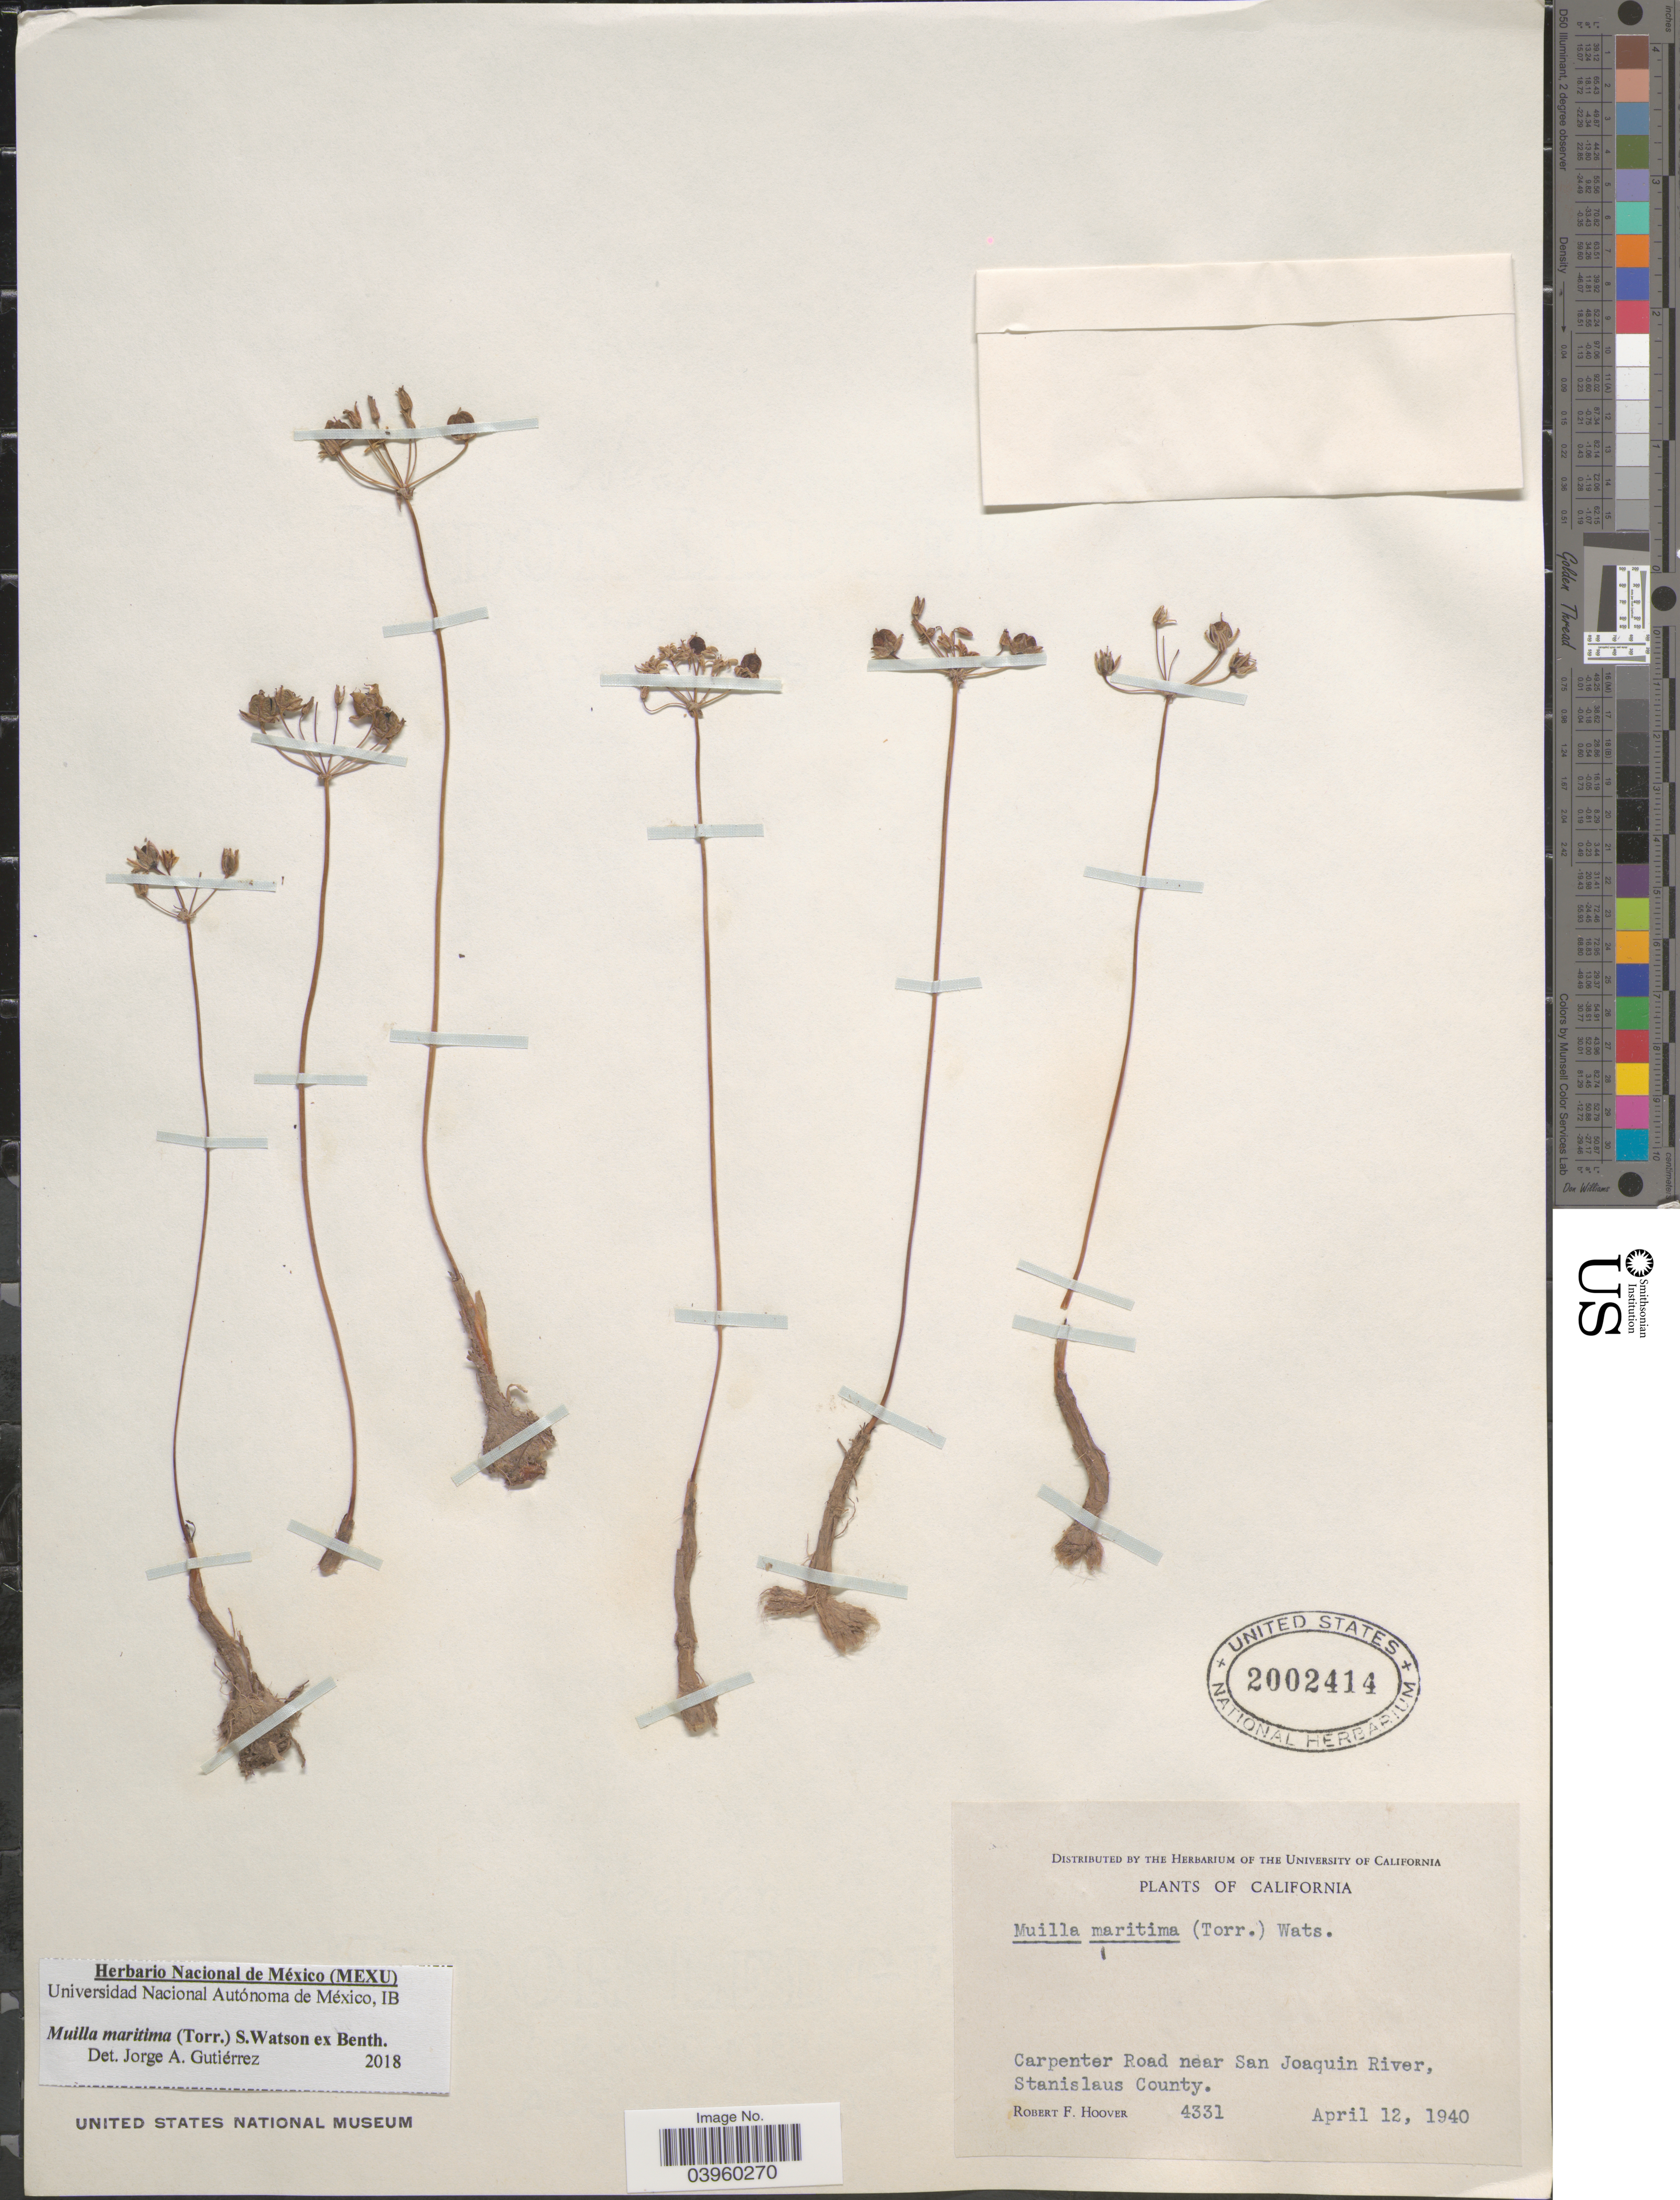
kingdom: Plantae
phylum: Tracheophyta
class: Liliopsida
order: Asparagales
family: Asparagaceae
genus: Muilla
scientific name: Muilla maritima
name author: (Torr.) S. Watson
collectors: R. F. Hoover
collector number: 4331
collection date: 1940-04-12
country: United States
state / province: California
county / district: Stanislaus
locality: Carpenter Road near San Joaquin River, Stanislaus County.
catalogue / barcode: US 2002414